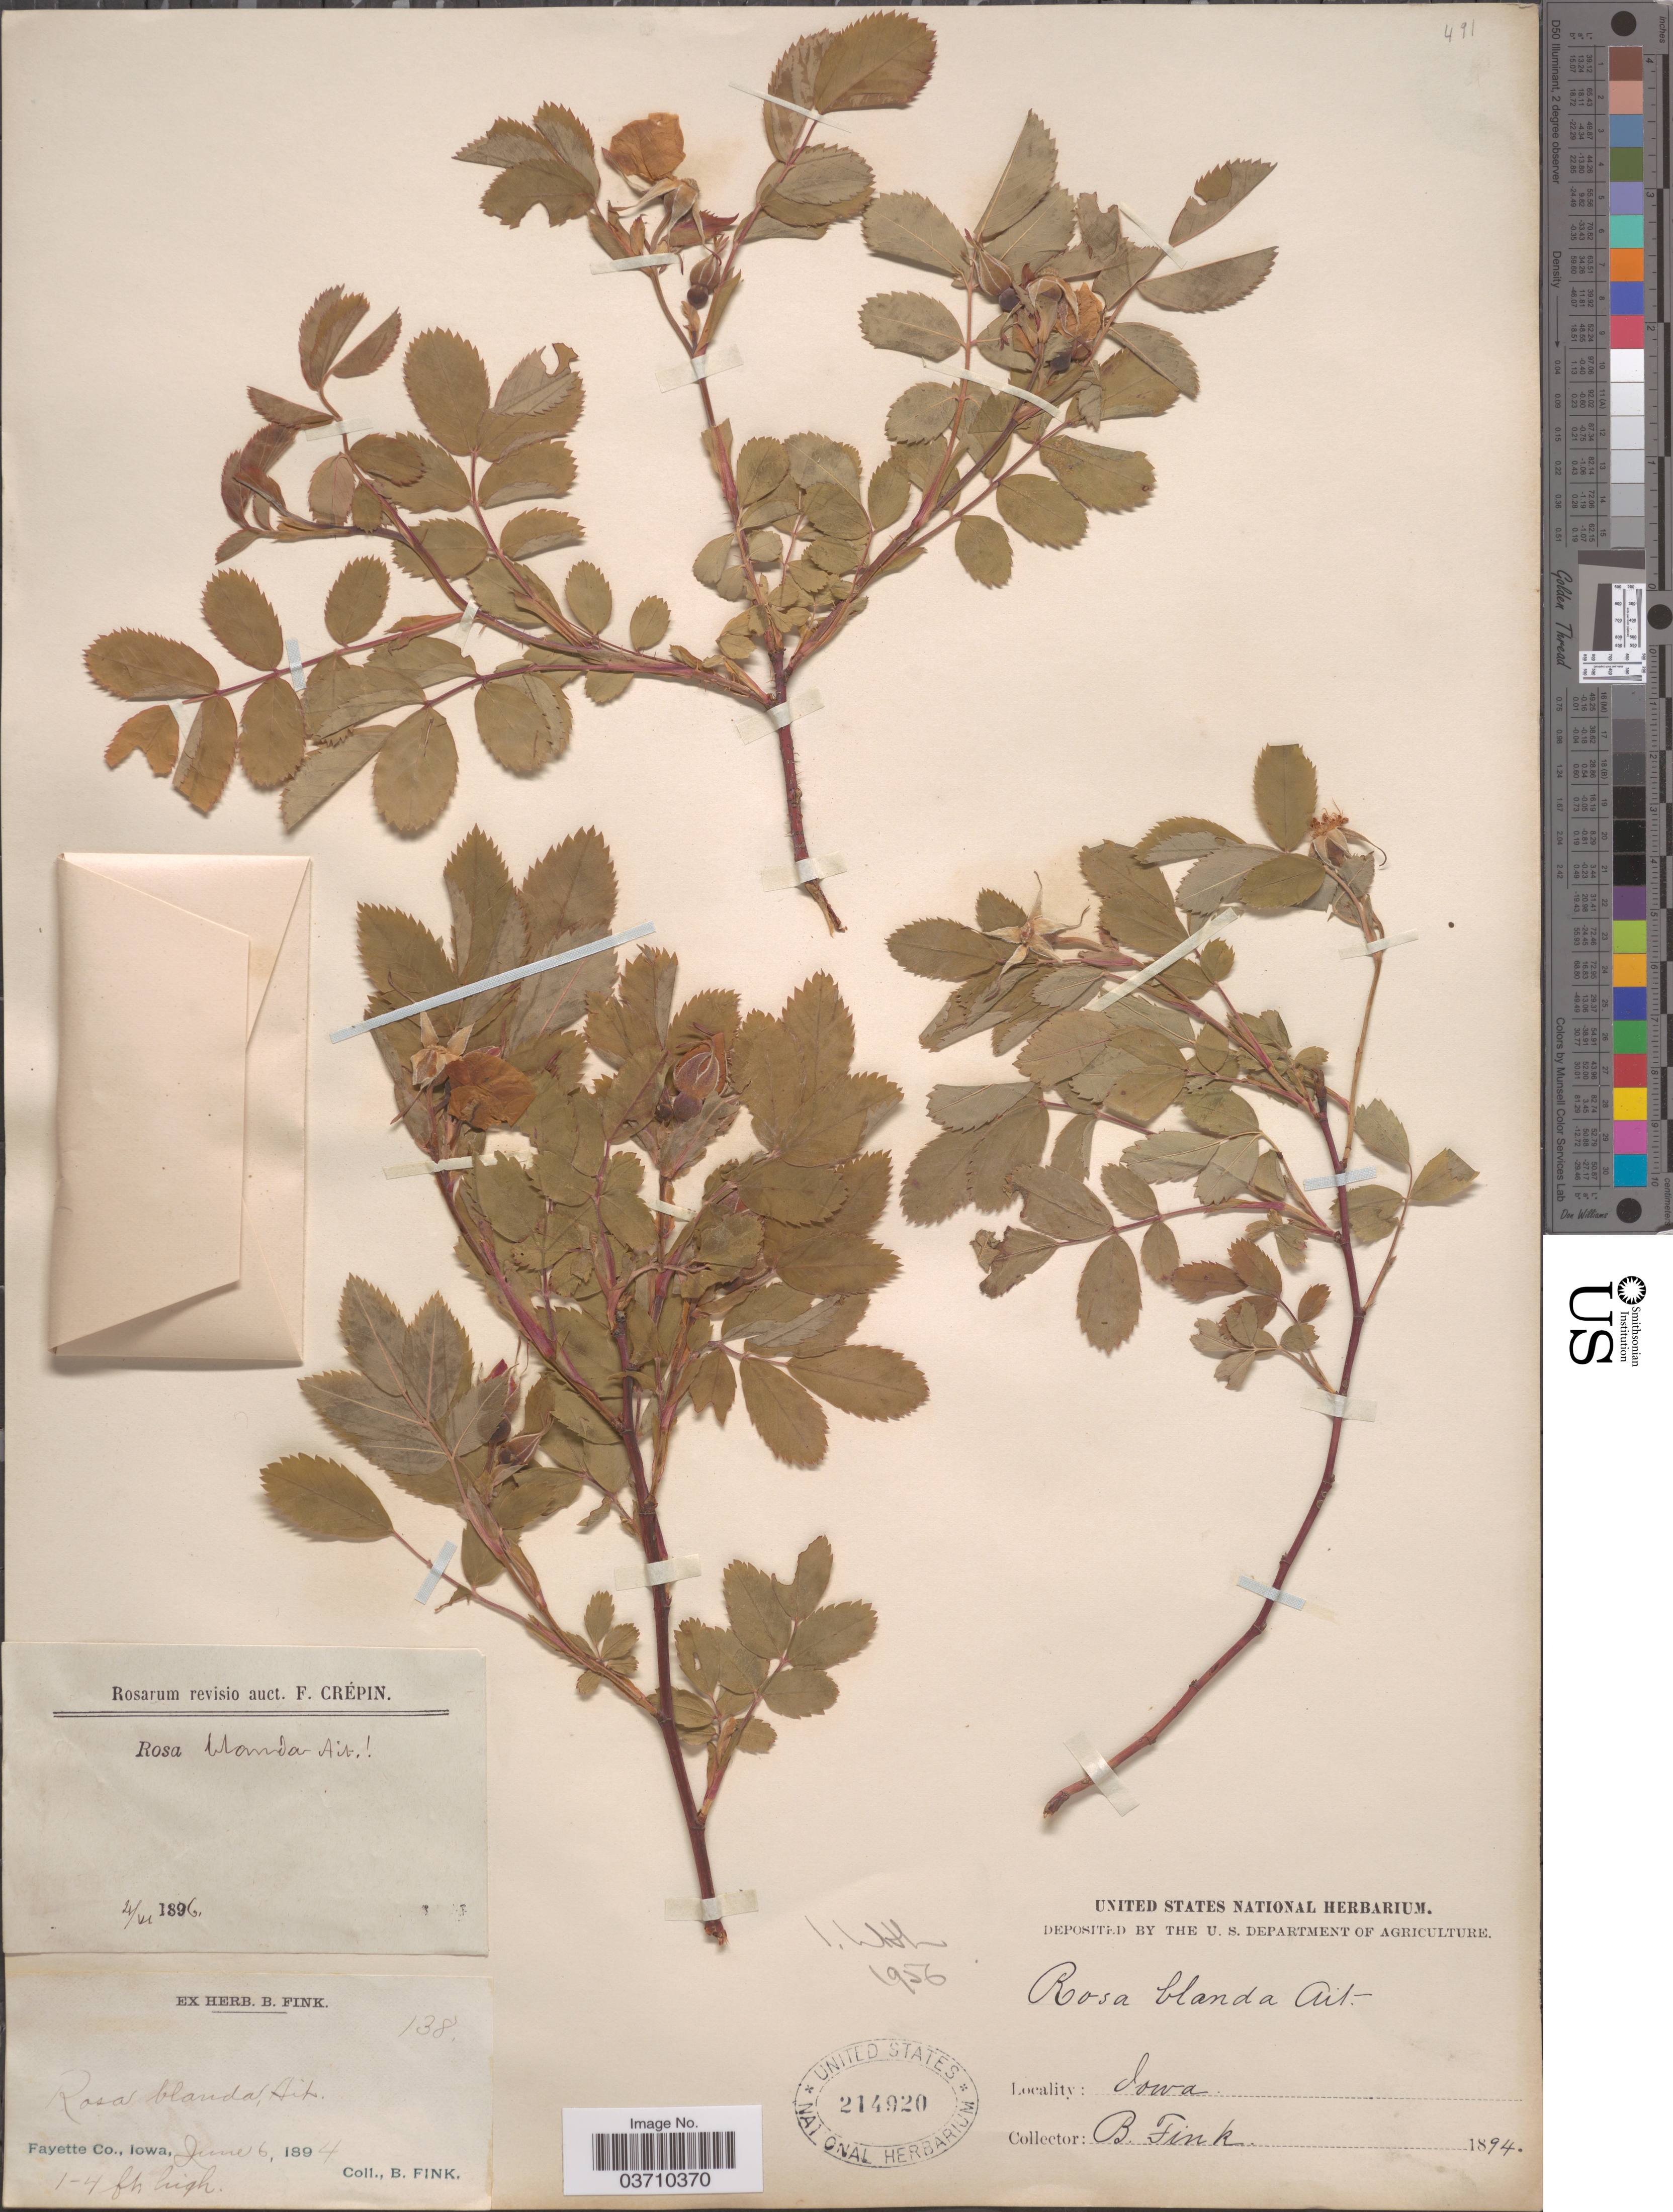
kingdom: Plantae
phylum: Tracheophyta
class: Magnoliopsida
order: Rosales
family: Rosaceae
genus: Rosa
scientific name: Rosa blanda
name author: Aiton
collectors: B. Fink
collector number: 138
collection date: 1894-06-06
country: United States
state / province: Iowa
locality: Fayette Co.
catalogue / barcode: US 214920